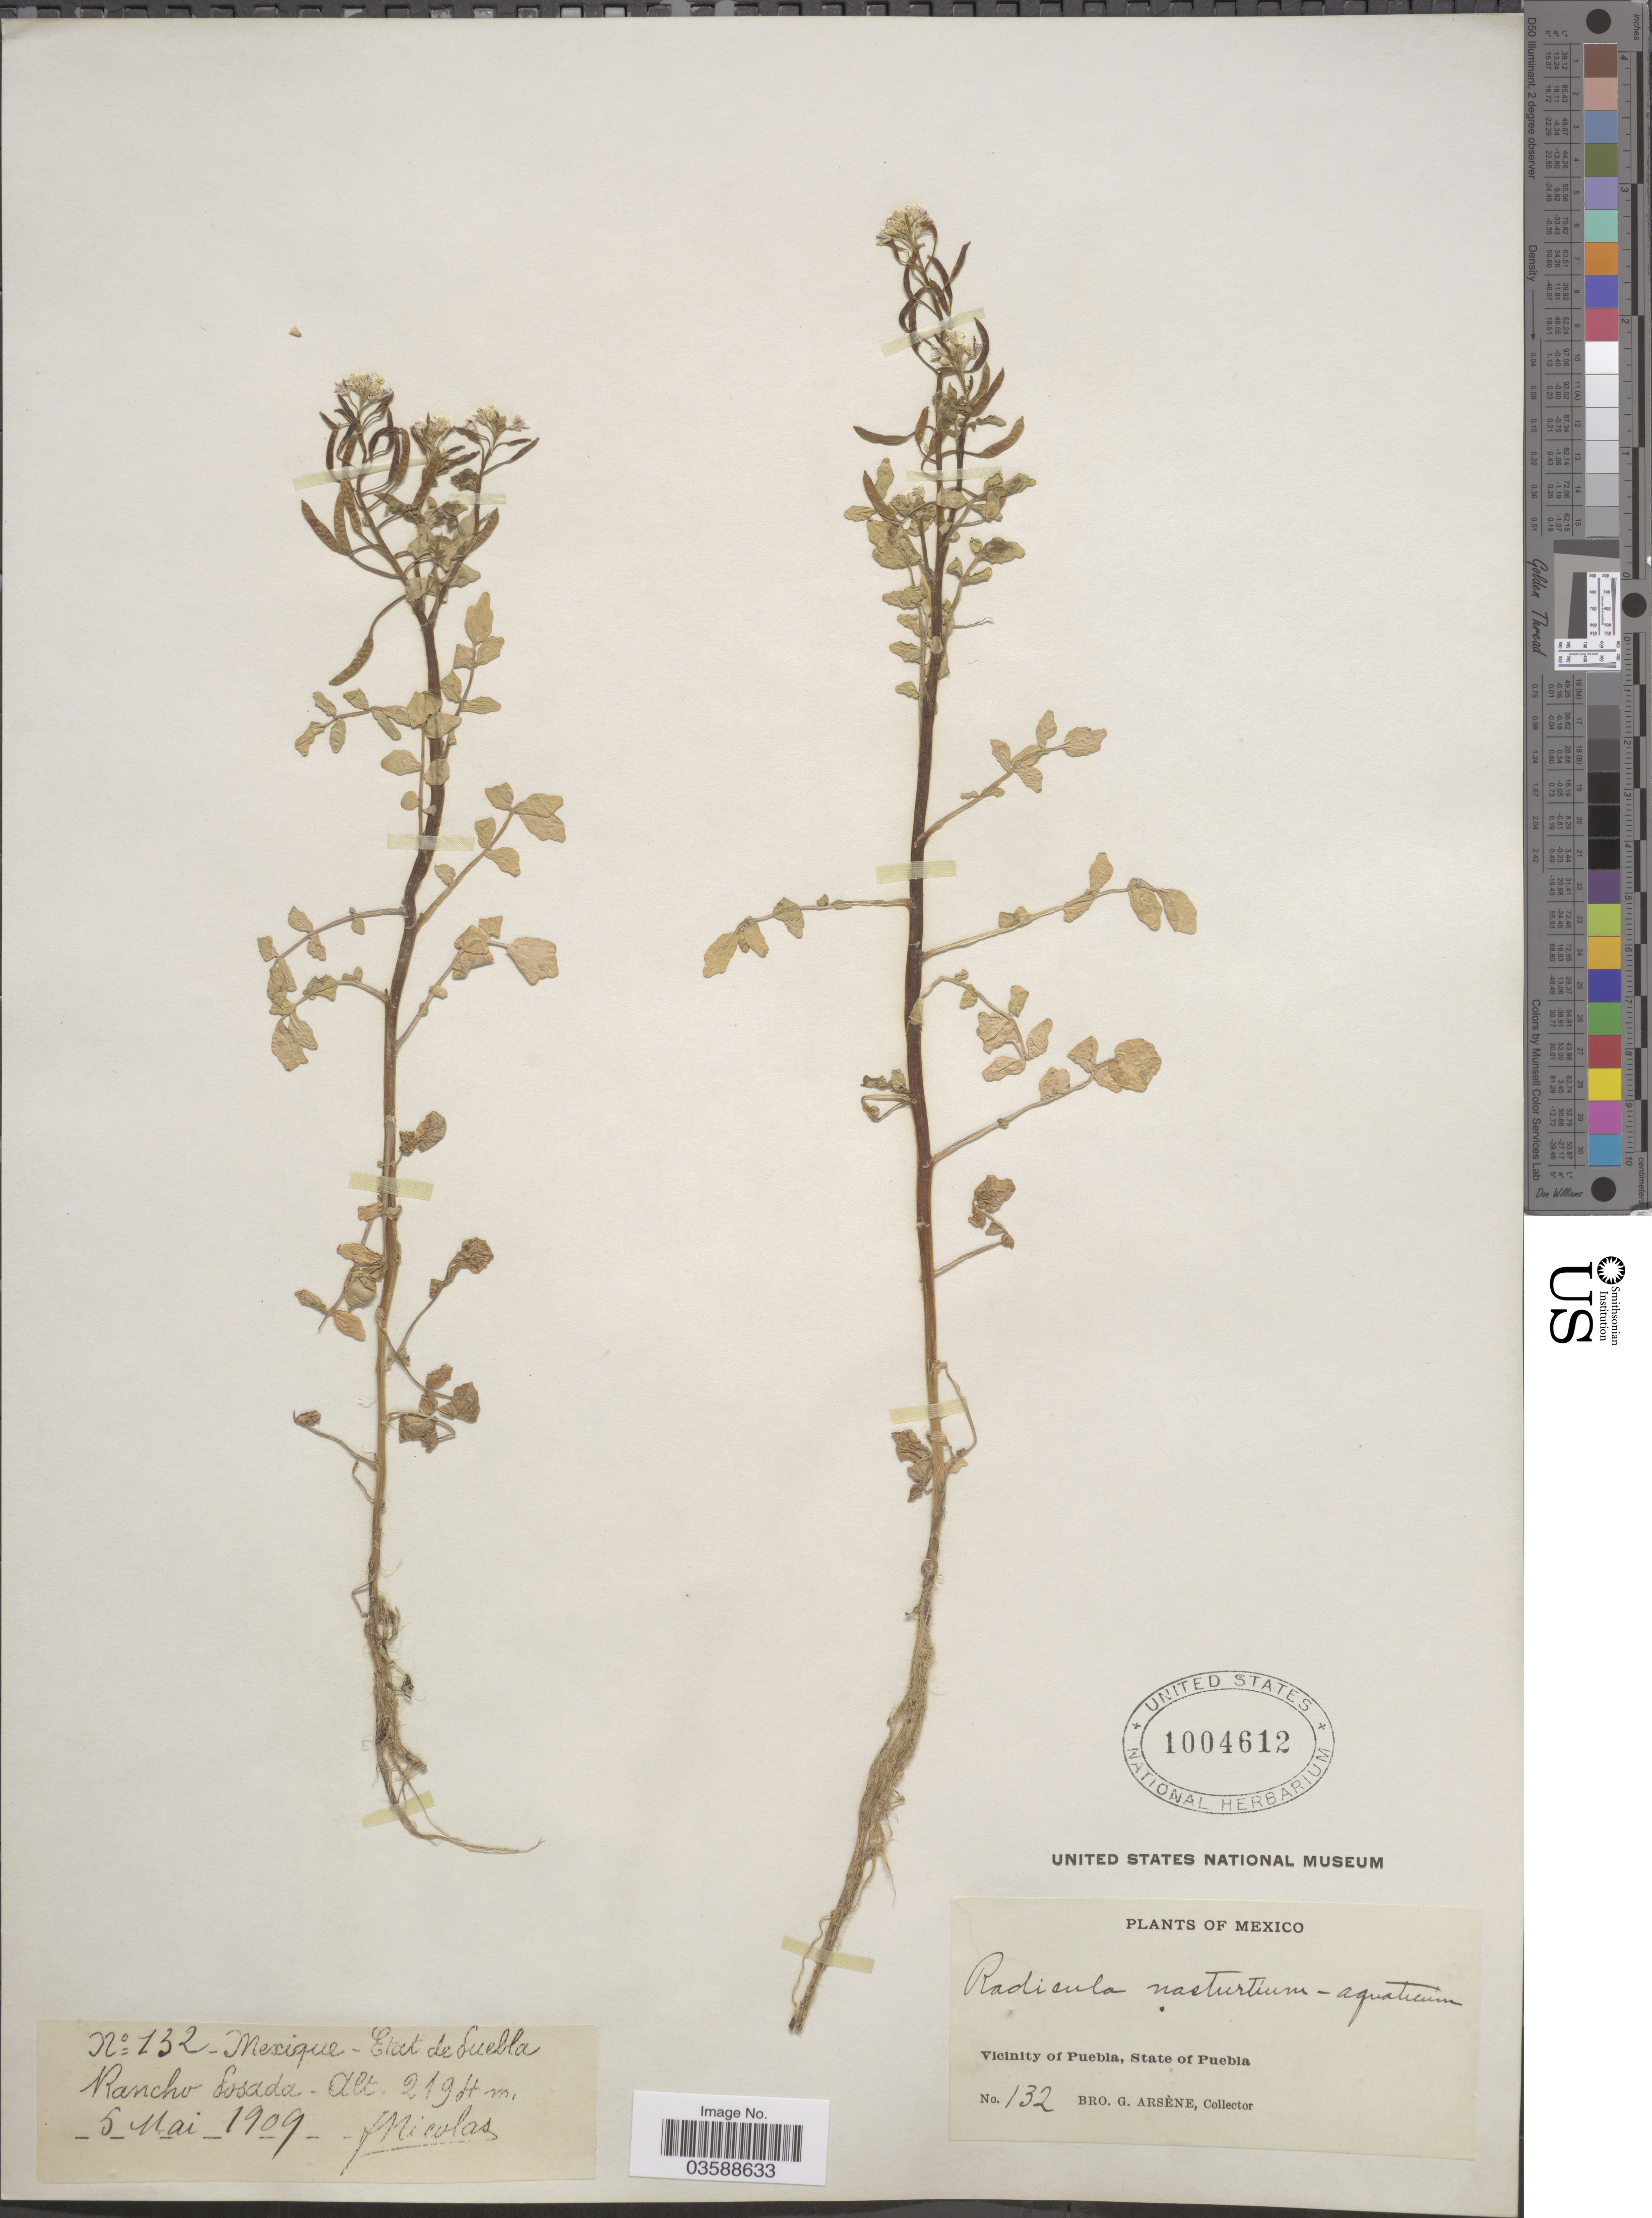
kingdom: Plantae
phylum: Tracheophyta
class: Magnoliopsida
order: Brassicales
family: Brassicaceae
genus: Nasturtium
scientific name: Nasturtium officinale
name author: R. Br.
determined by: Strong, M. T., (US), Smithsonian Institution - National Museum of Natural History (UNITED STATES)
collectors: Bro. G. Arsène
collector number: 132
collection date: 1909-05-05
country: Mexico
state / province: Puebla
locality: Rancho Losada. Vicinity of Puebla.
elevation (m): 2194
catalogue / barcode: US 1004612